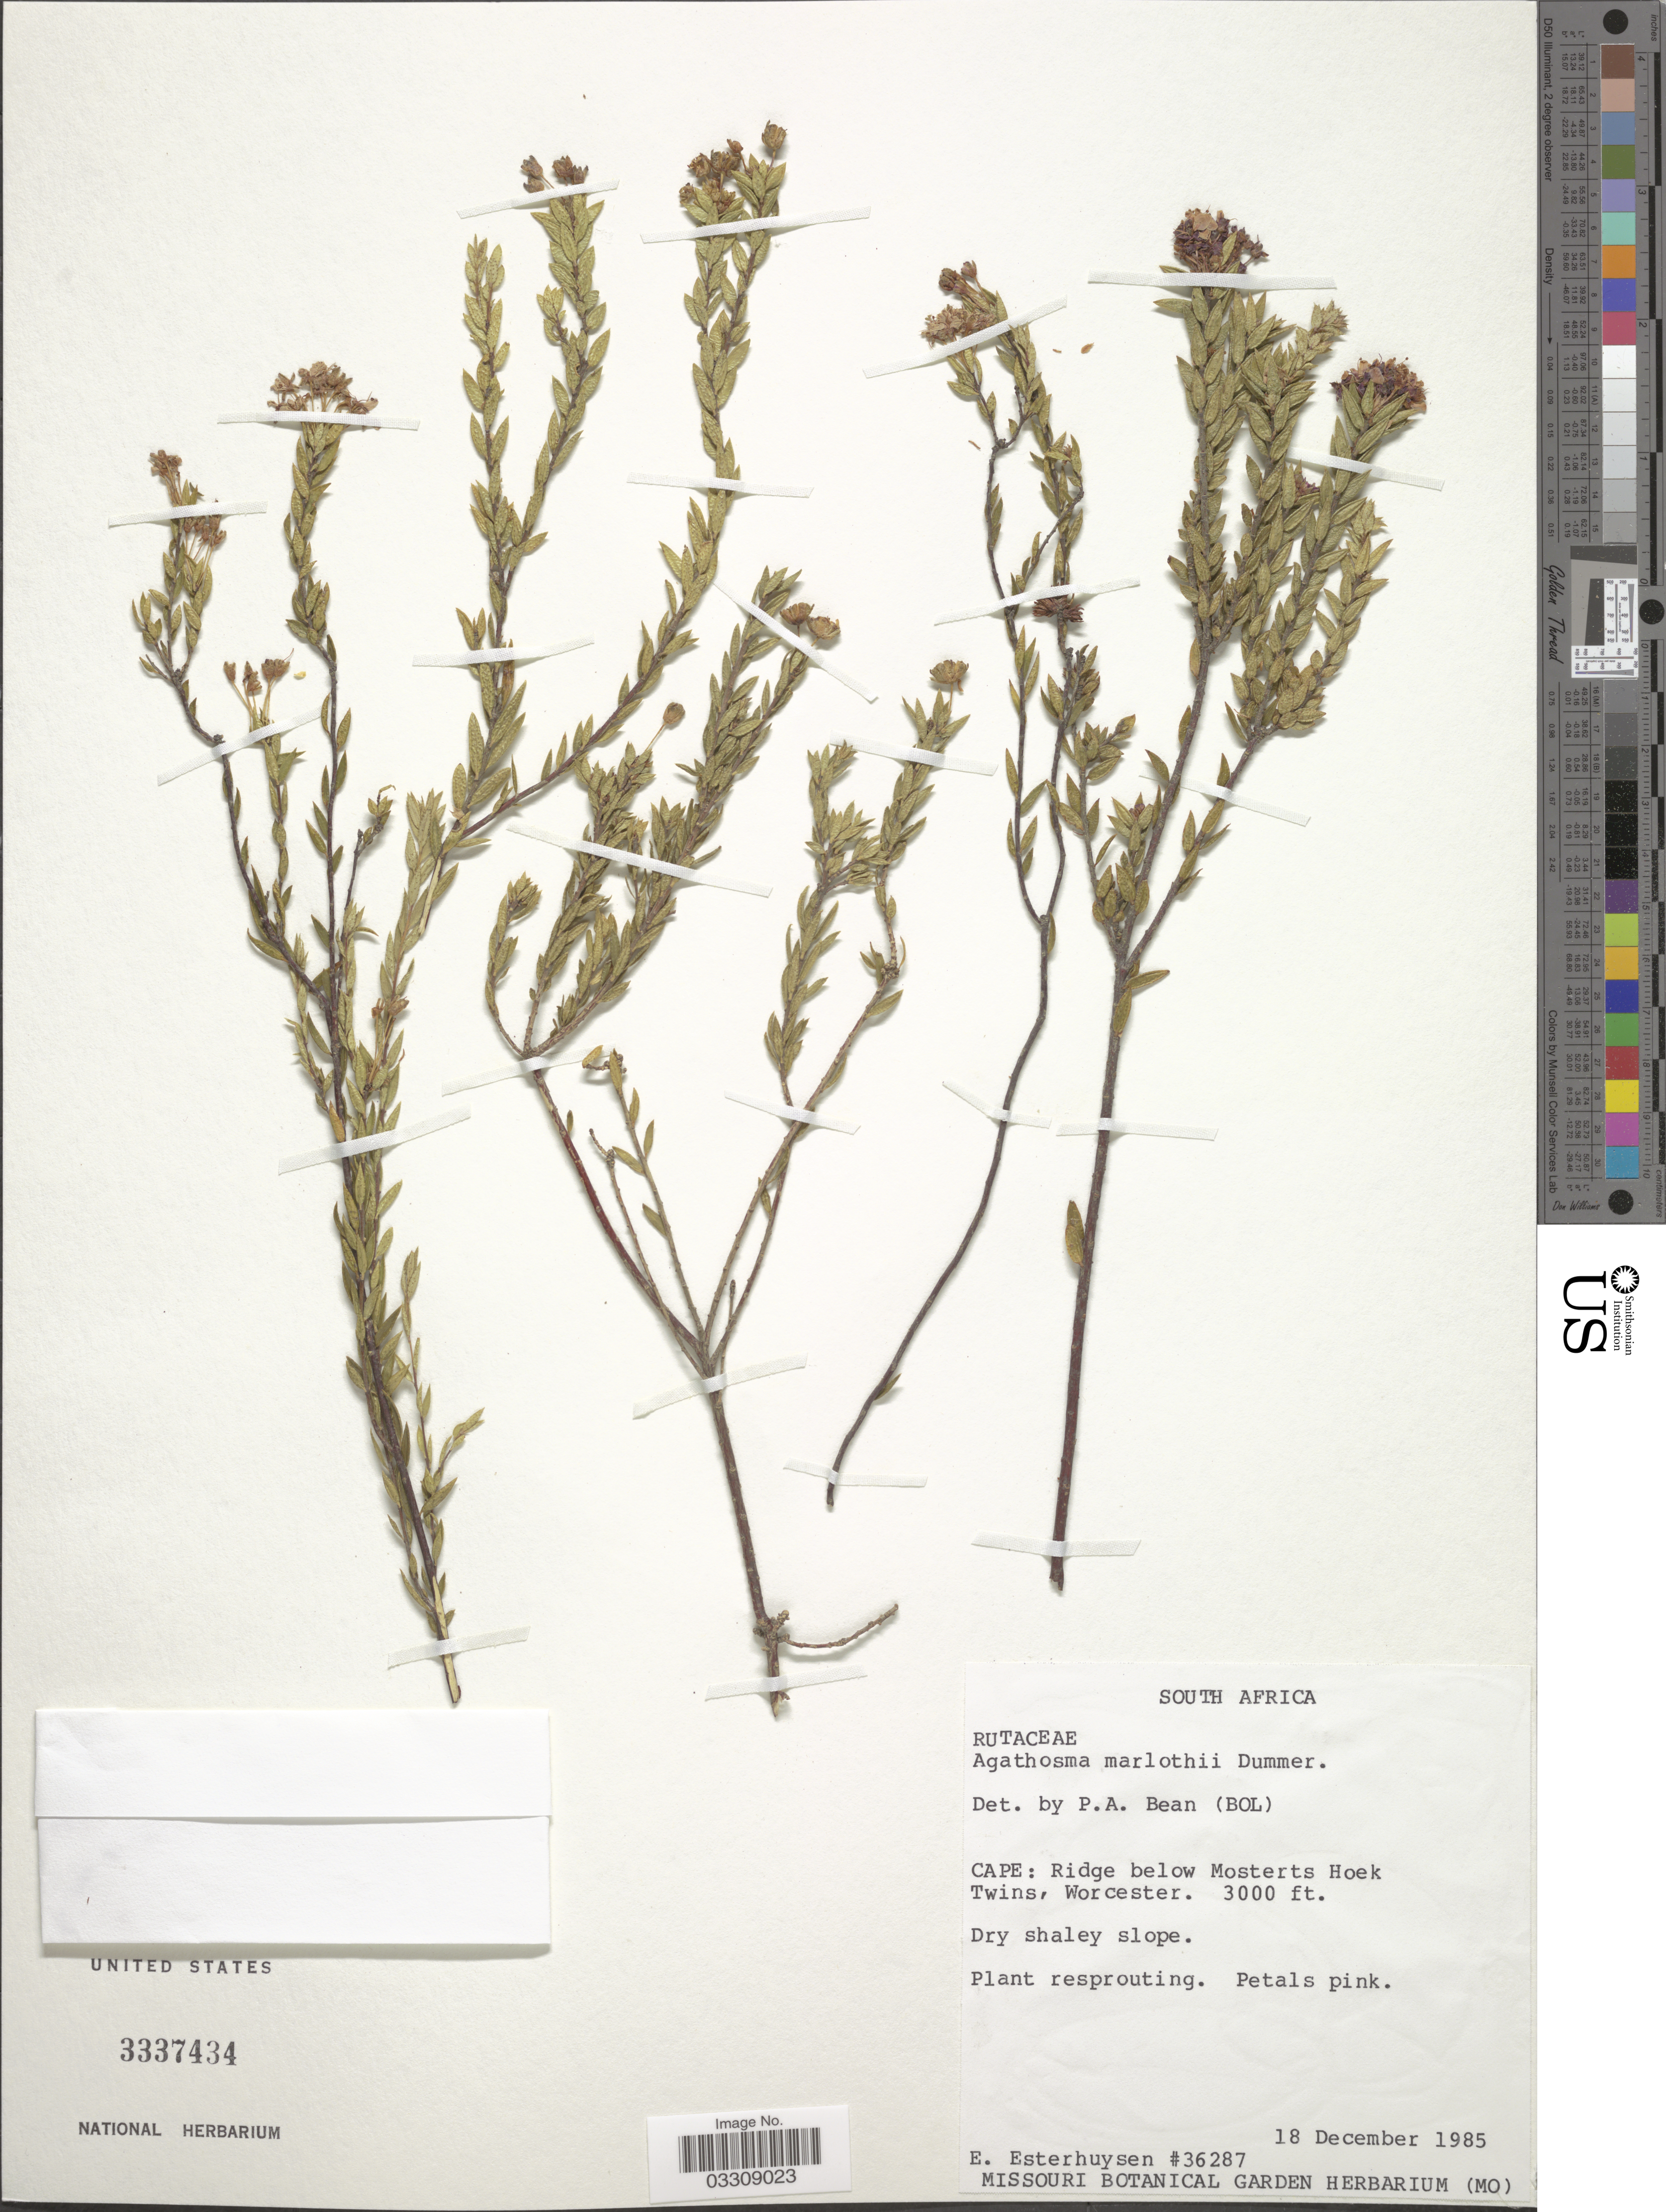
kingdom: Plantae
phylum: Tracheophyta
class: Magnoliopsida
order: Sapindales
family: Rutaceae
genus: Agathosma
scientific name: Agathosma marlothii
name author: Dümmer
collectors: E. E. Esterhuysen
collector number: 36287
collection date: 1985-12-18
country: South Africa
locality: Cape: Ridge below Mosterts Hoek Twins, Worcester.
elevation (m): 914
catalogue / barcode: US 3337434